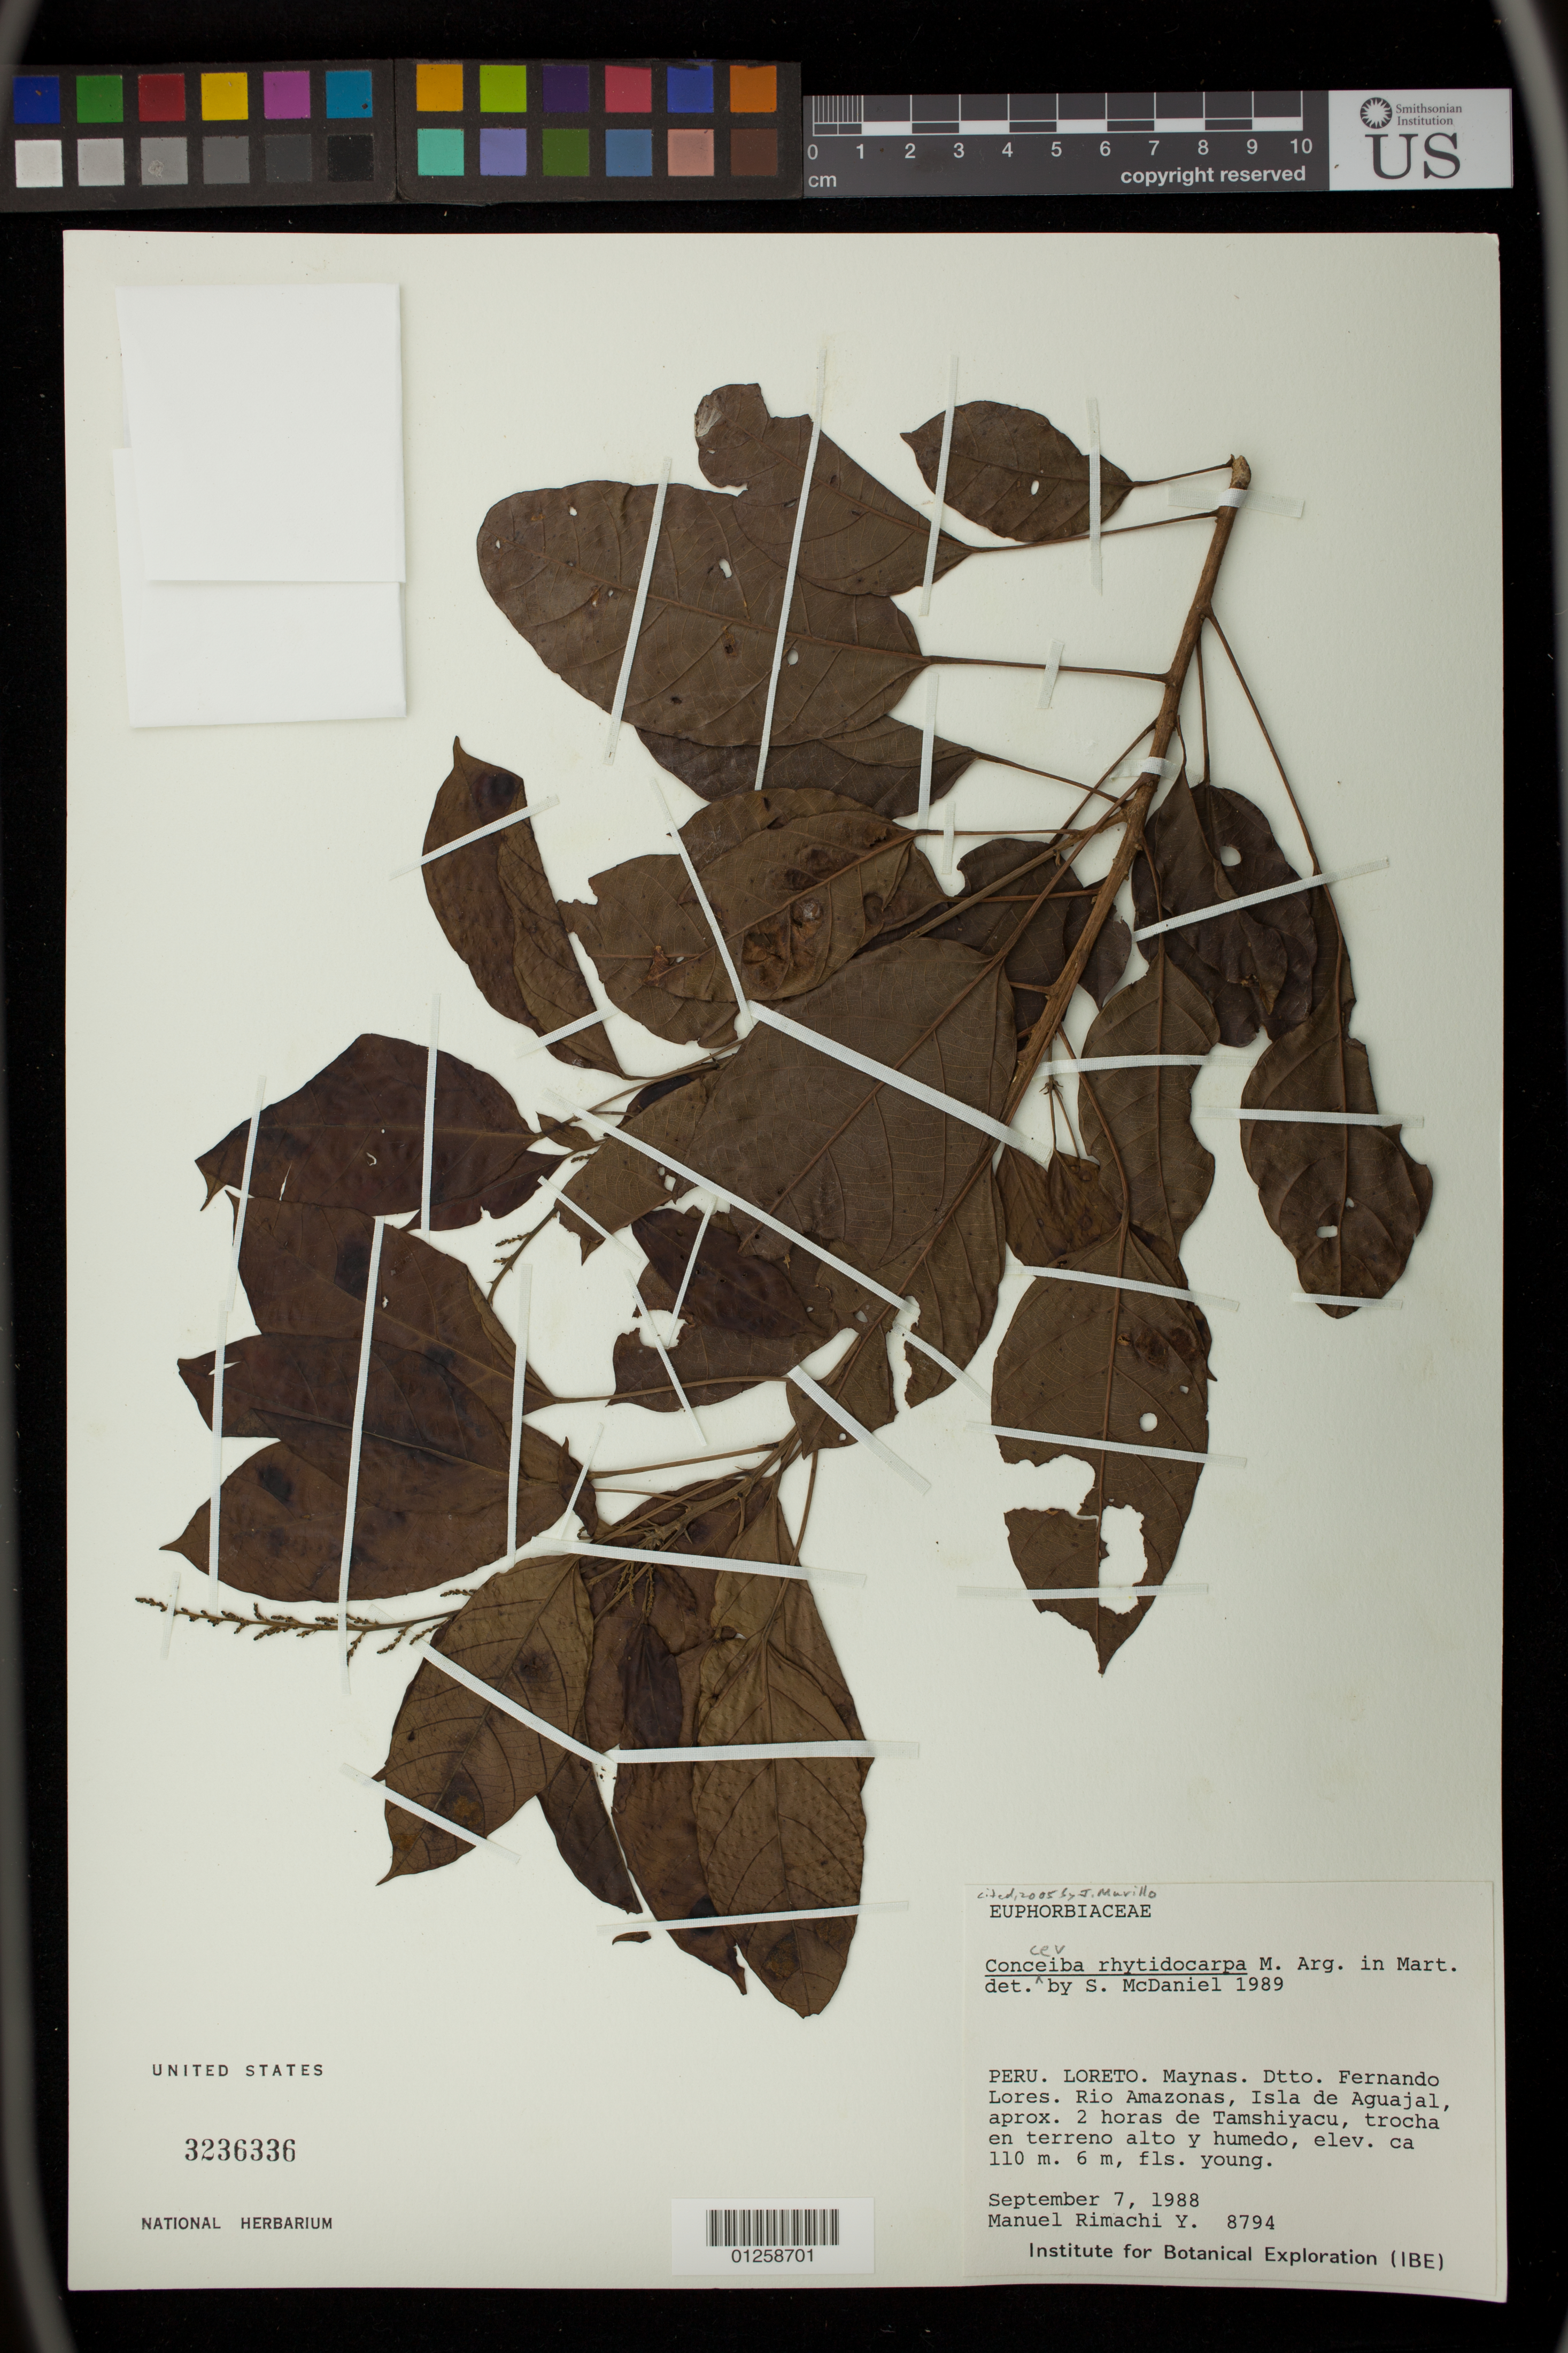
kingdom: Plantae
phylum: Tracheophyta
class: Magnoliopsida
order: Malpighiales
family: Euphorbiaceae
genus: Conceveiba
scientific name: Conceveiba rhytidocarpa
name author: Müll. Arg.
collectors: M. Rimachi Y.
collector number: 8794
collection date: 1988-09-07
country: Peru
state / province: Loreto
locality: Maynas. Dtto. Fernando Lores. Rio Amazonas, Isla de Aguajal, aprox. 2 horas de Tamshiyacu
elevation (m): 110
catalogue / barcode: US 3236336